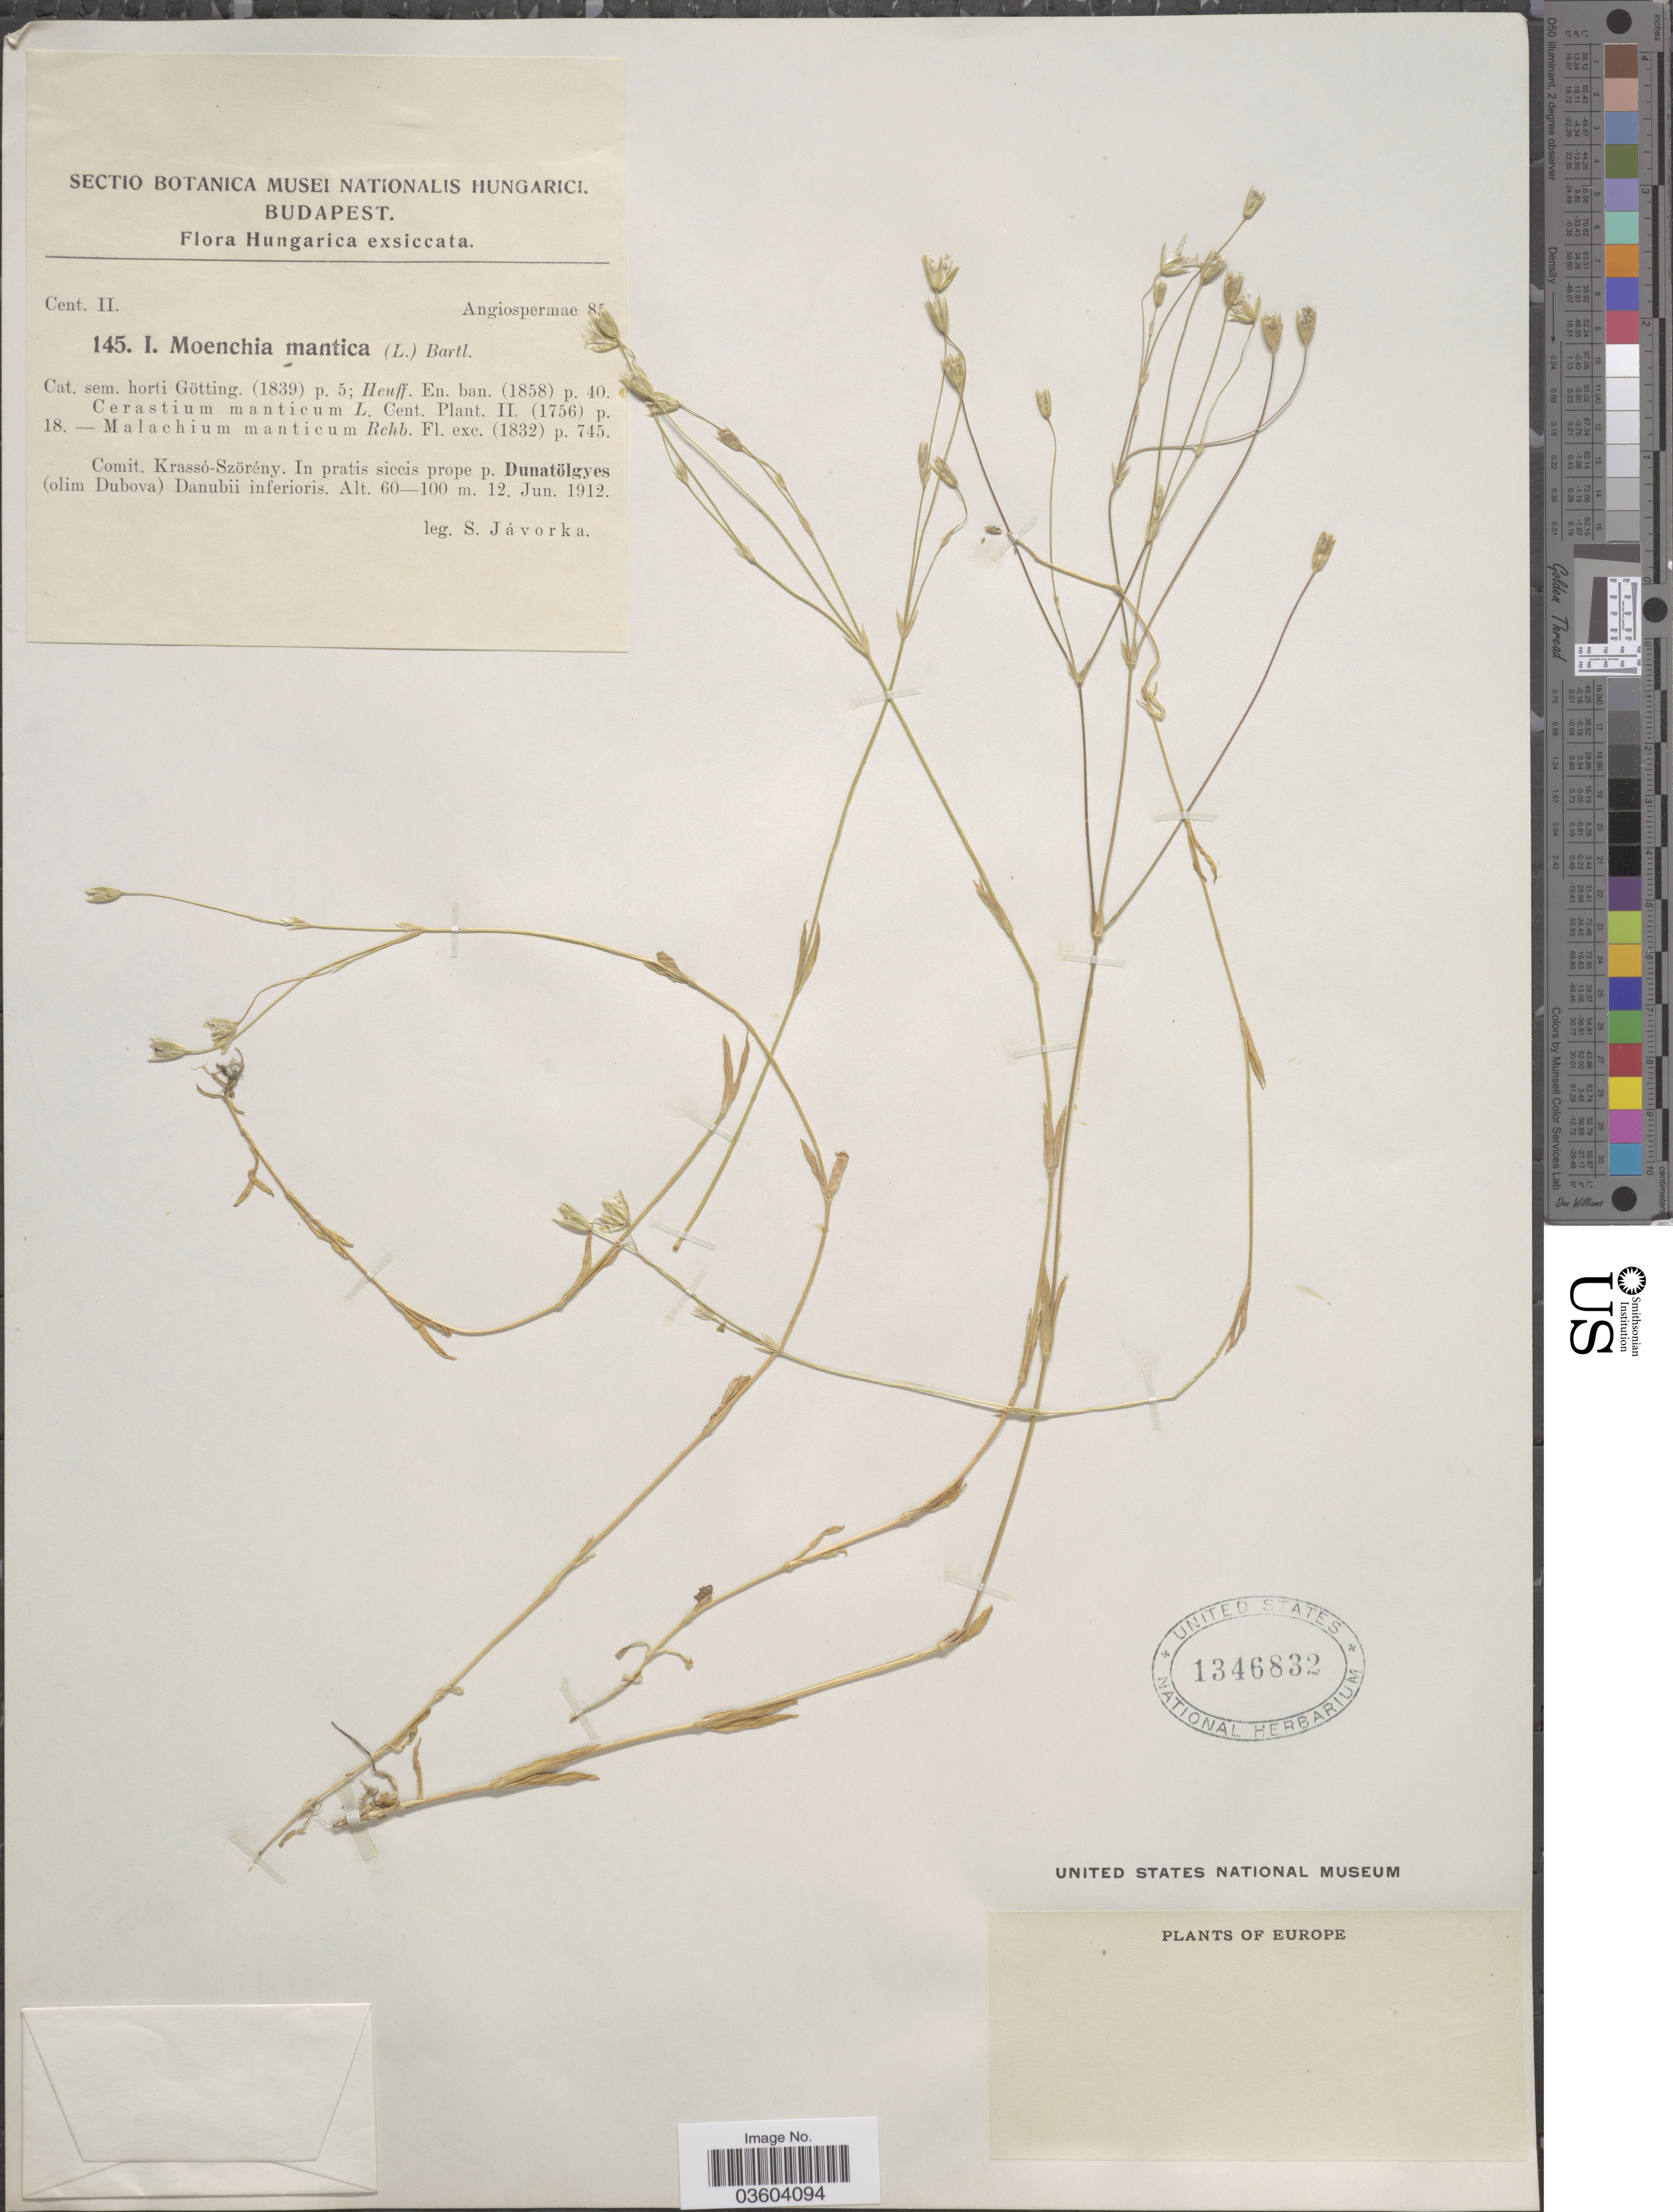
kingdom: Plantae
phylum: Tracheophyta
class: Magnoliopsida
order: Caryophyllales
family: Caryophyllaceae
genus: Moenchia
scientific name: Moenchia mantica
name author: Bartl.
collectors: S. Javorka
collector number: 145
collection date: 1912-06-12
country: Hungary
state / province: Budapest, Capital District of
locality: Comit. Krassó-Szörény. In pratis siccis prope p. Dunatölgyes (olim Dubova) Danubii inferioris.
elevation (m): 60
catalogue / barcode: US 1346832